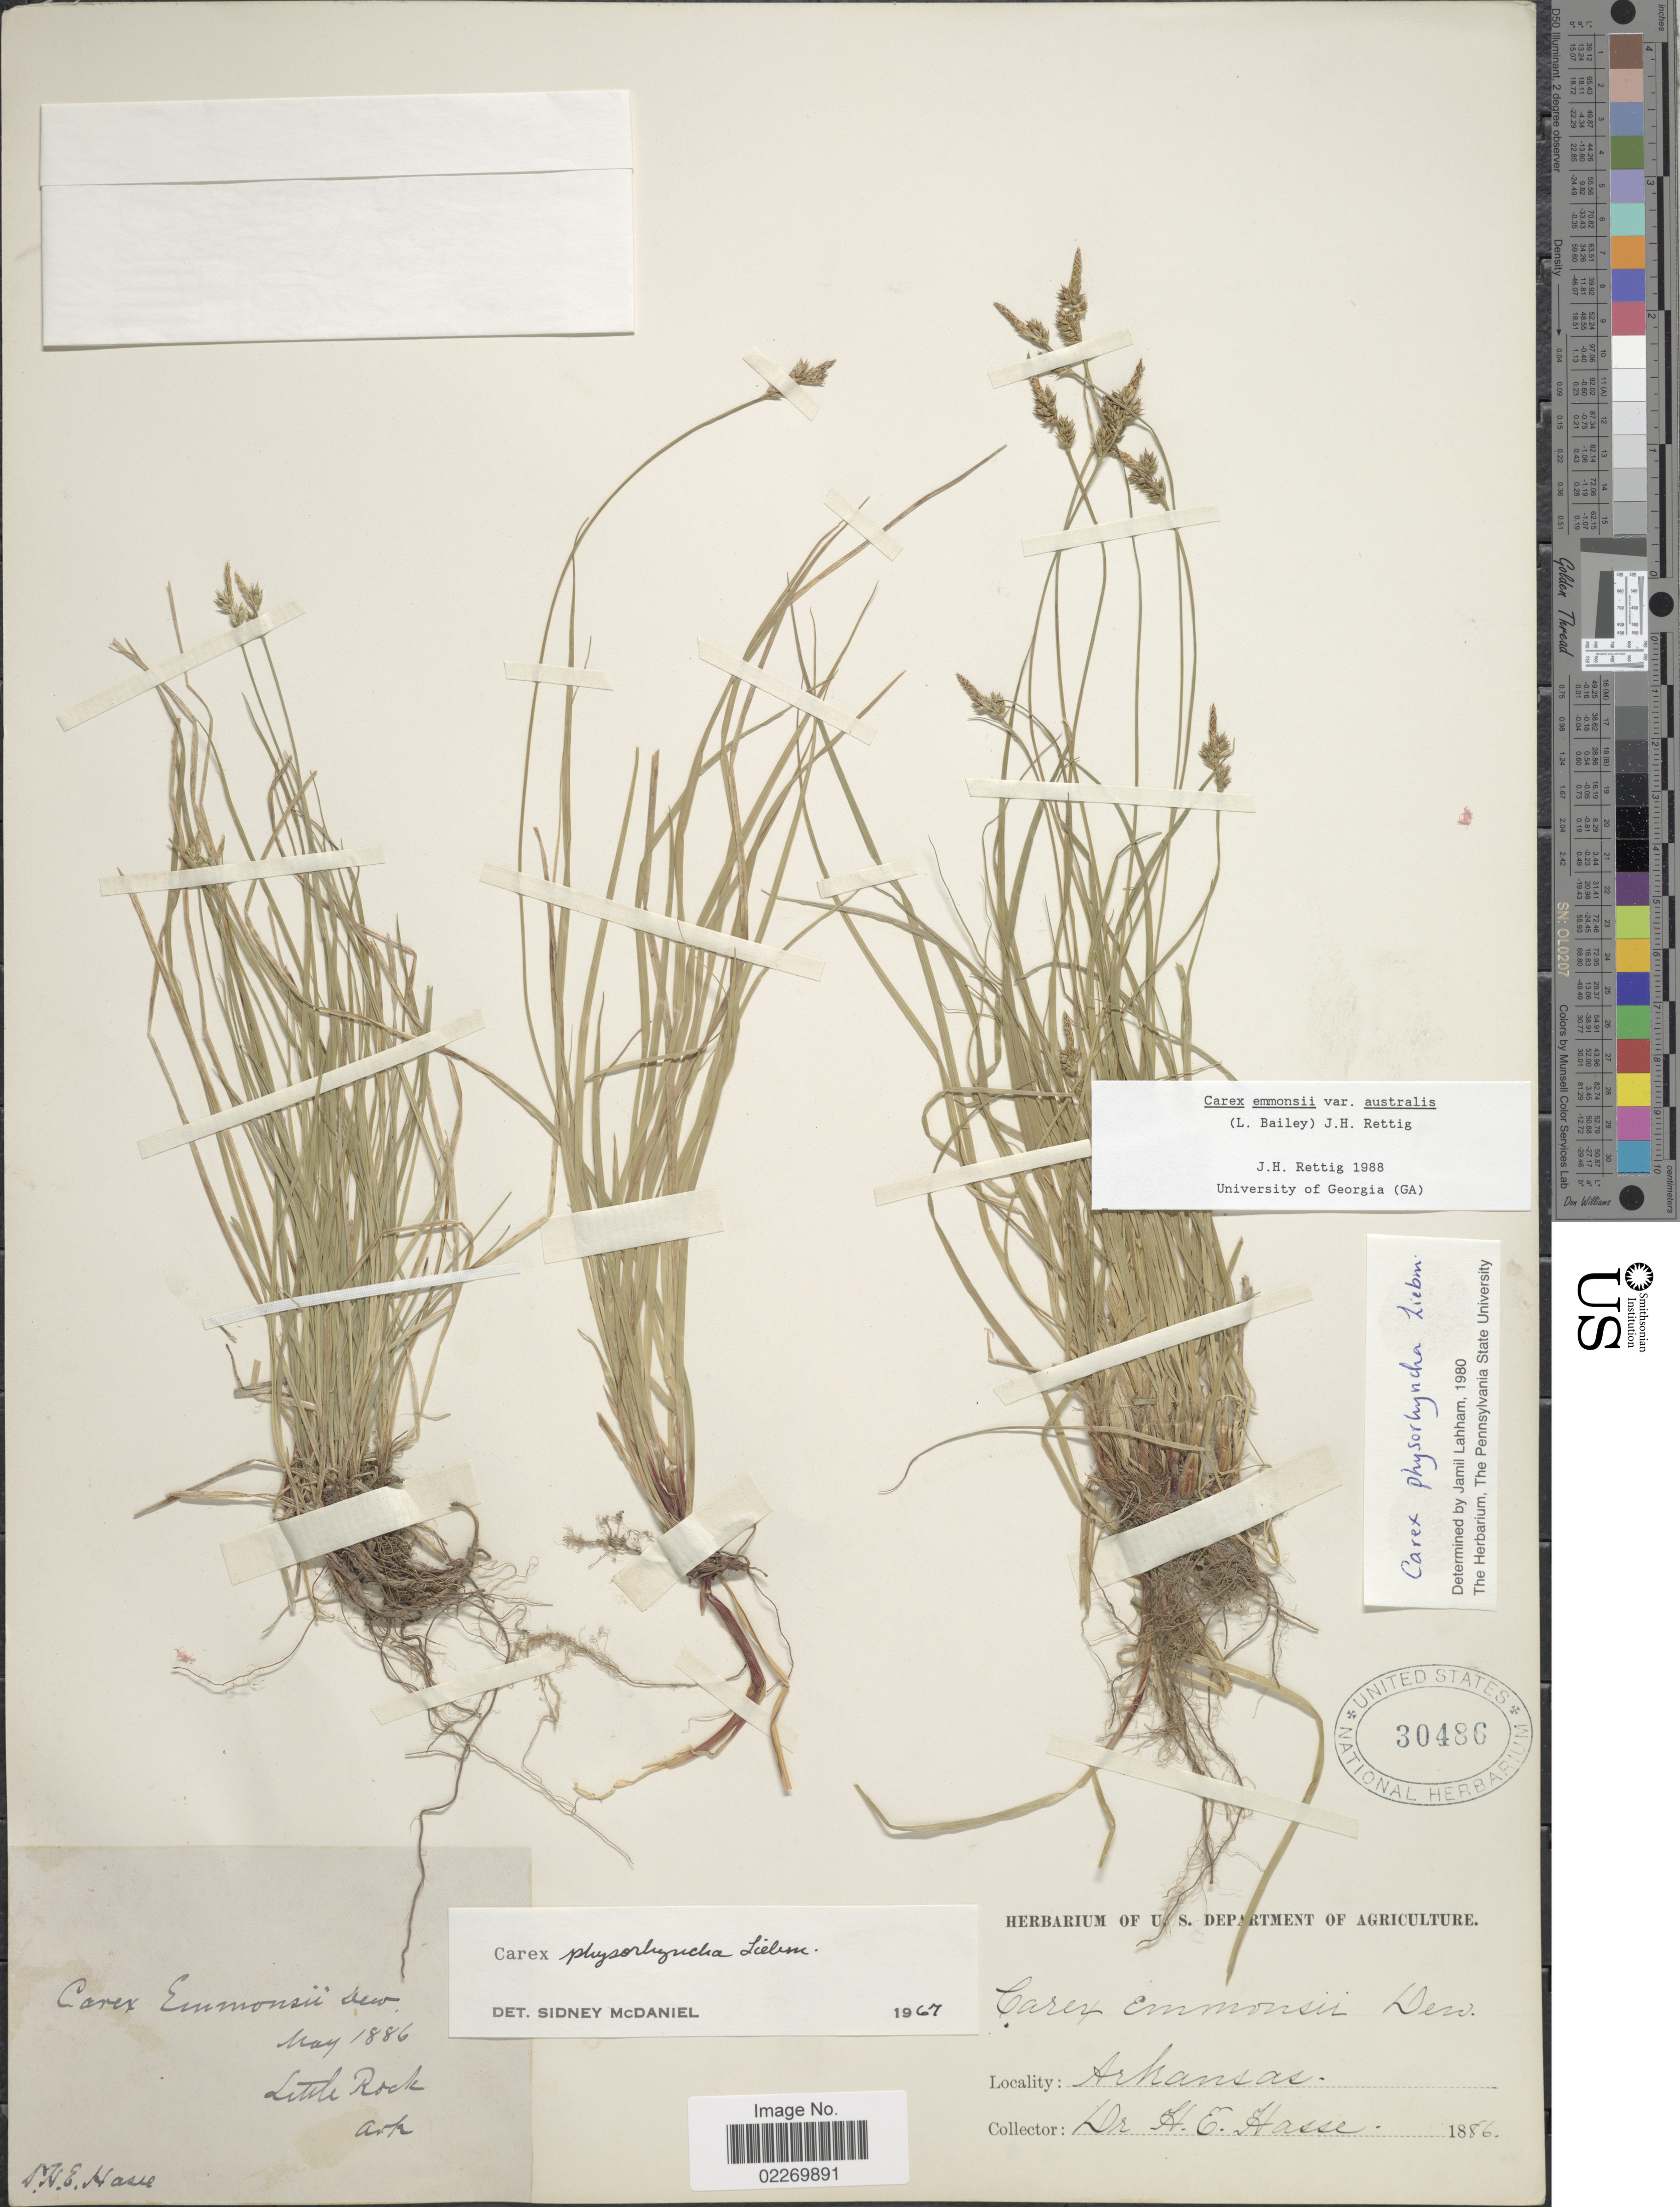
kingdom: Plantae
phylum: Tracheophyta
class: Liliopsida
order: Poales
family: Cyperaceae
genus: Carex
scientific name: Carex physorhyncha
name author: Liebm. ex Steud.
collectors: H. E. Hasse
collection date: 1886-05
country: United States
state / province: Arkansas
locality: Little Rock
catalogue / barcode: US 30486